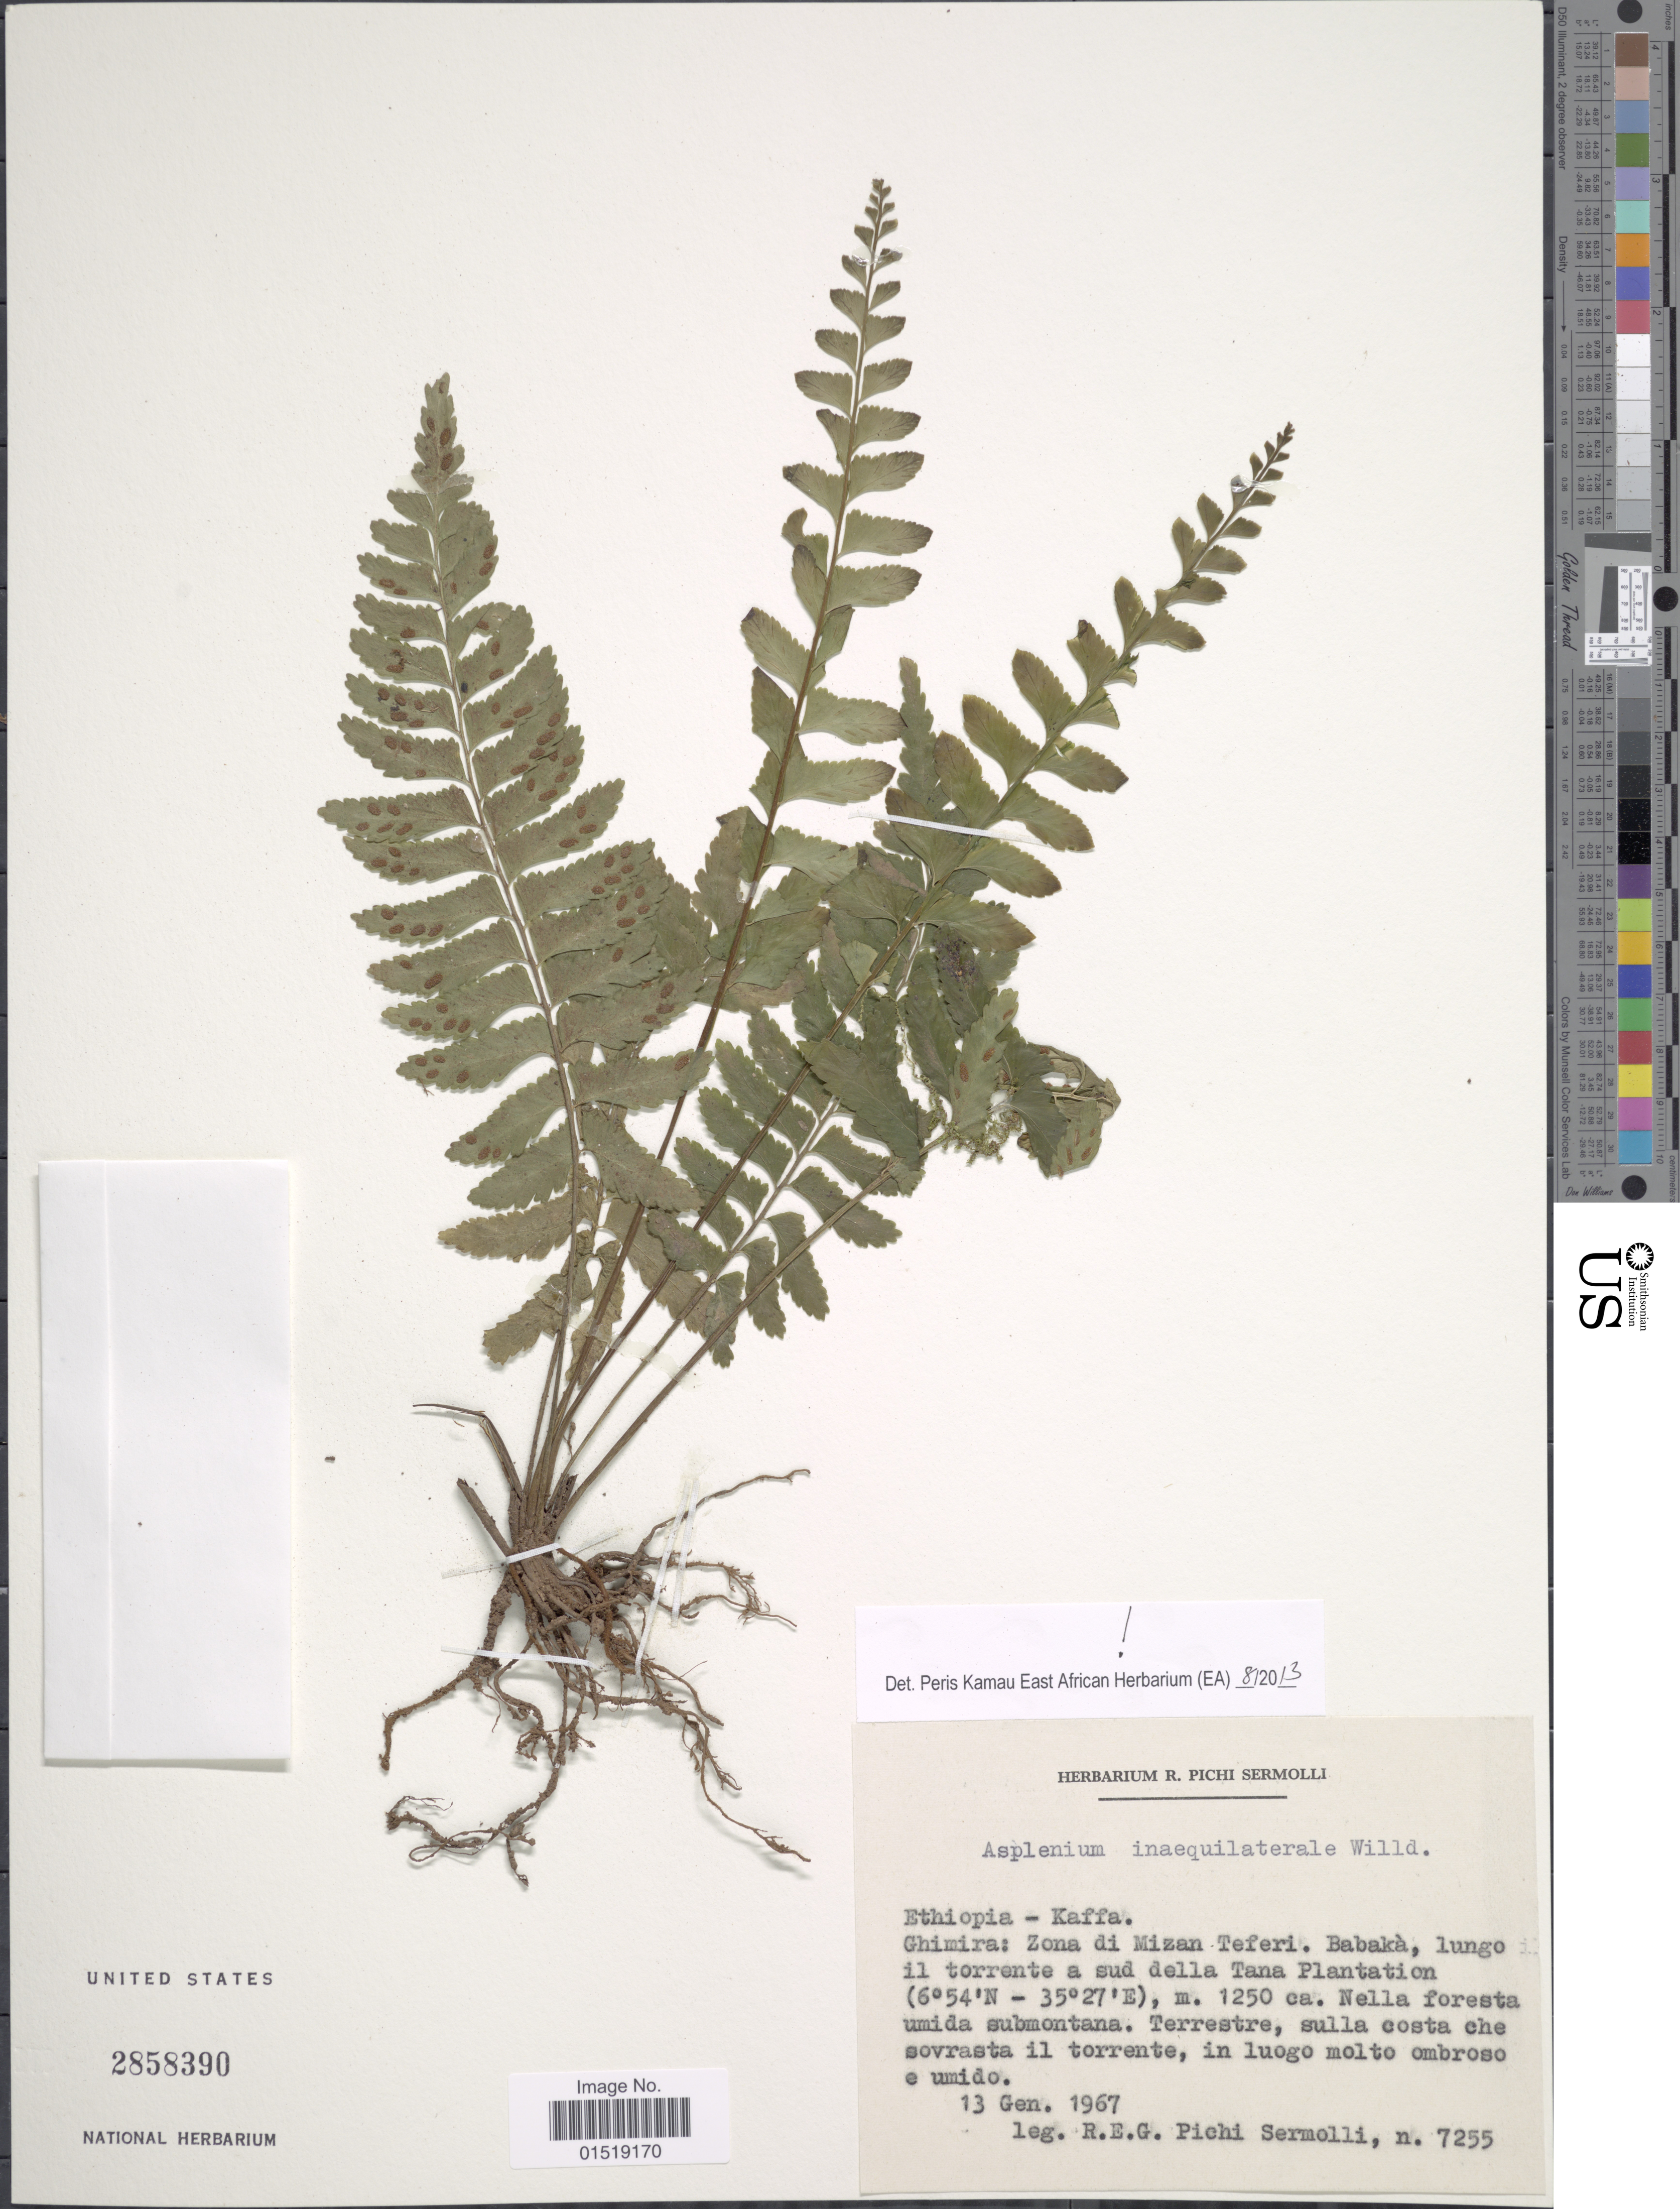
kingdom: Plantae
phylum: Tracheophyta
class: Polypodiopsida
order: Polypodiales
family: Aspleniaceae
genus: Asplenium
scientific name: Asplenium inaequilaterale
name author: Willd.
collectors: R. E. Pichi-Sermolli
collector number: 7255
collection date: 1967-01-13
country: Ethiopia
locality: Kaffa. Ghimira: Zona di Mizan Teferi. Babakà, lungo il torrente a sud della Tana Plantation.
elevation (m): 1250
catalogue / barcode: US 2858390